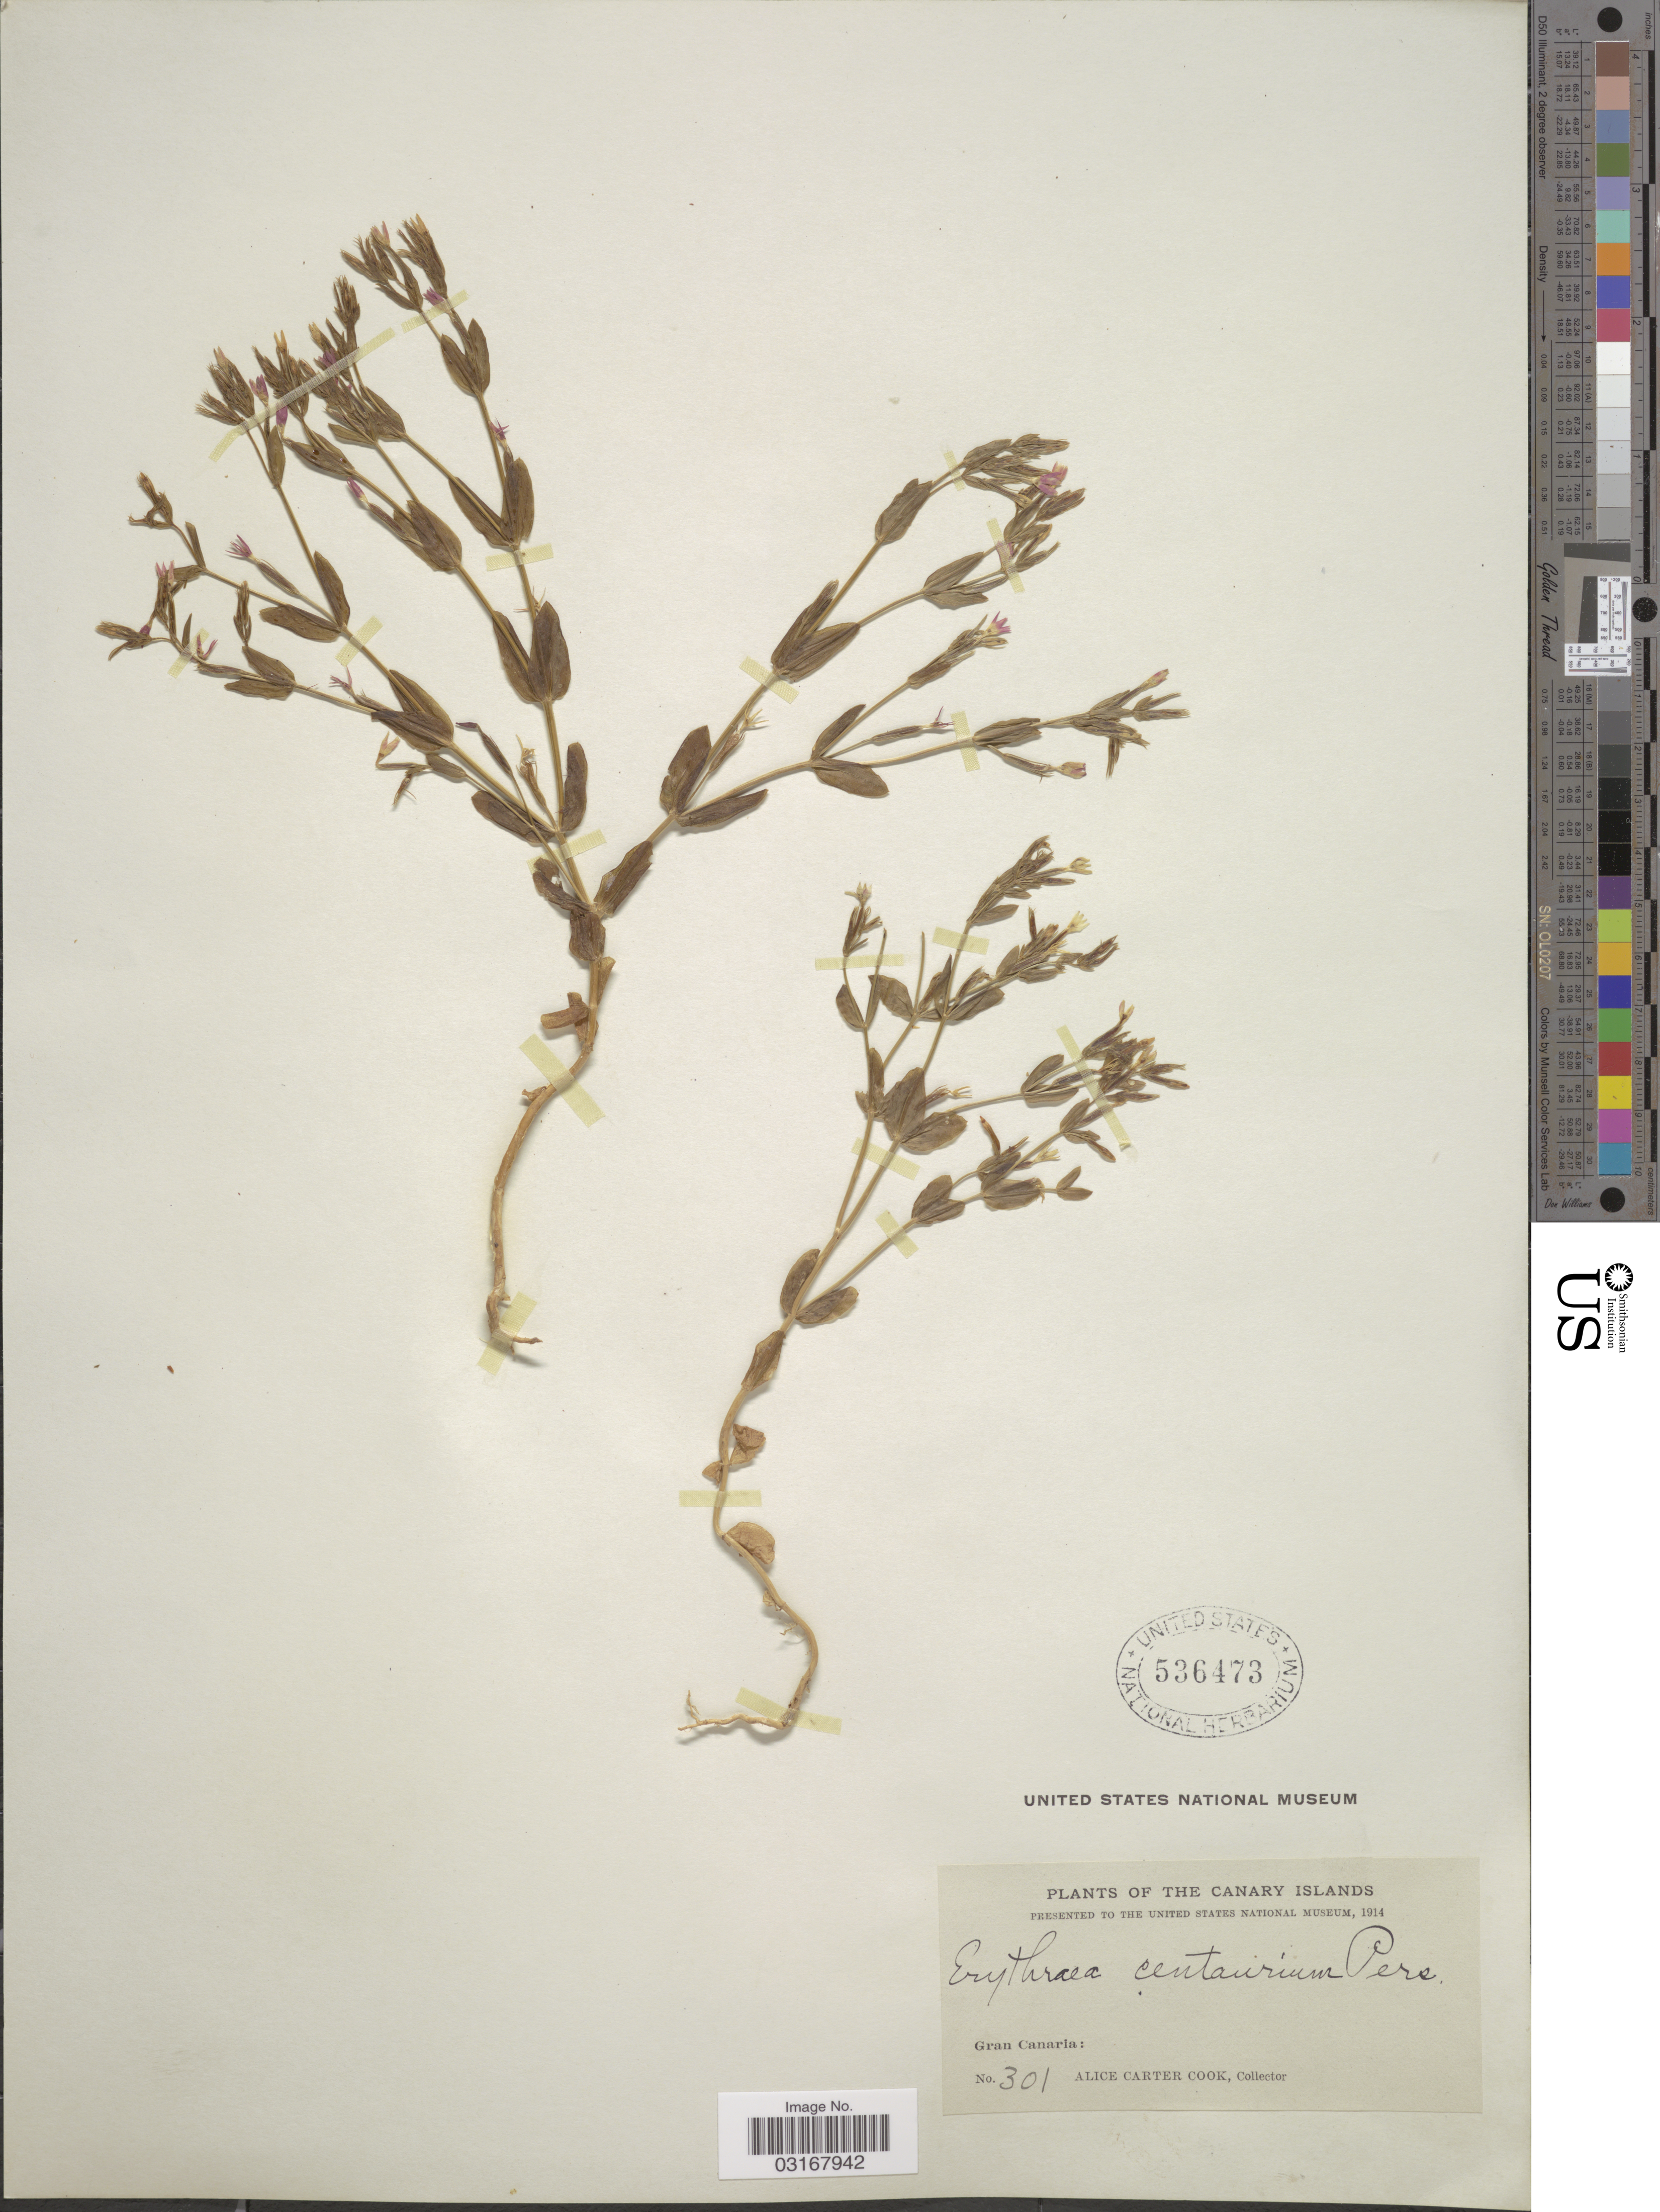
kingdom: Plantae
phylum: Tracheophyta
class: Magnoliopsida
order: Gentianales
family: Gentianaceae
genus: Centaurium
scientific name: Centaurium centaurium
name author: (L.) W. Wight ex Piper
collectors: Alice C. Cook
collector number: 301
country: Spain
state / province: Canarias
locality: Canary Islands. Gran Canaria.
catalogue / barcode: US 536473